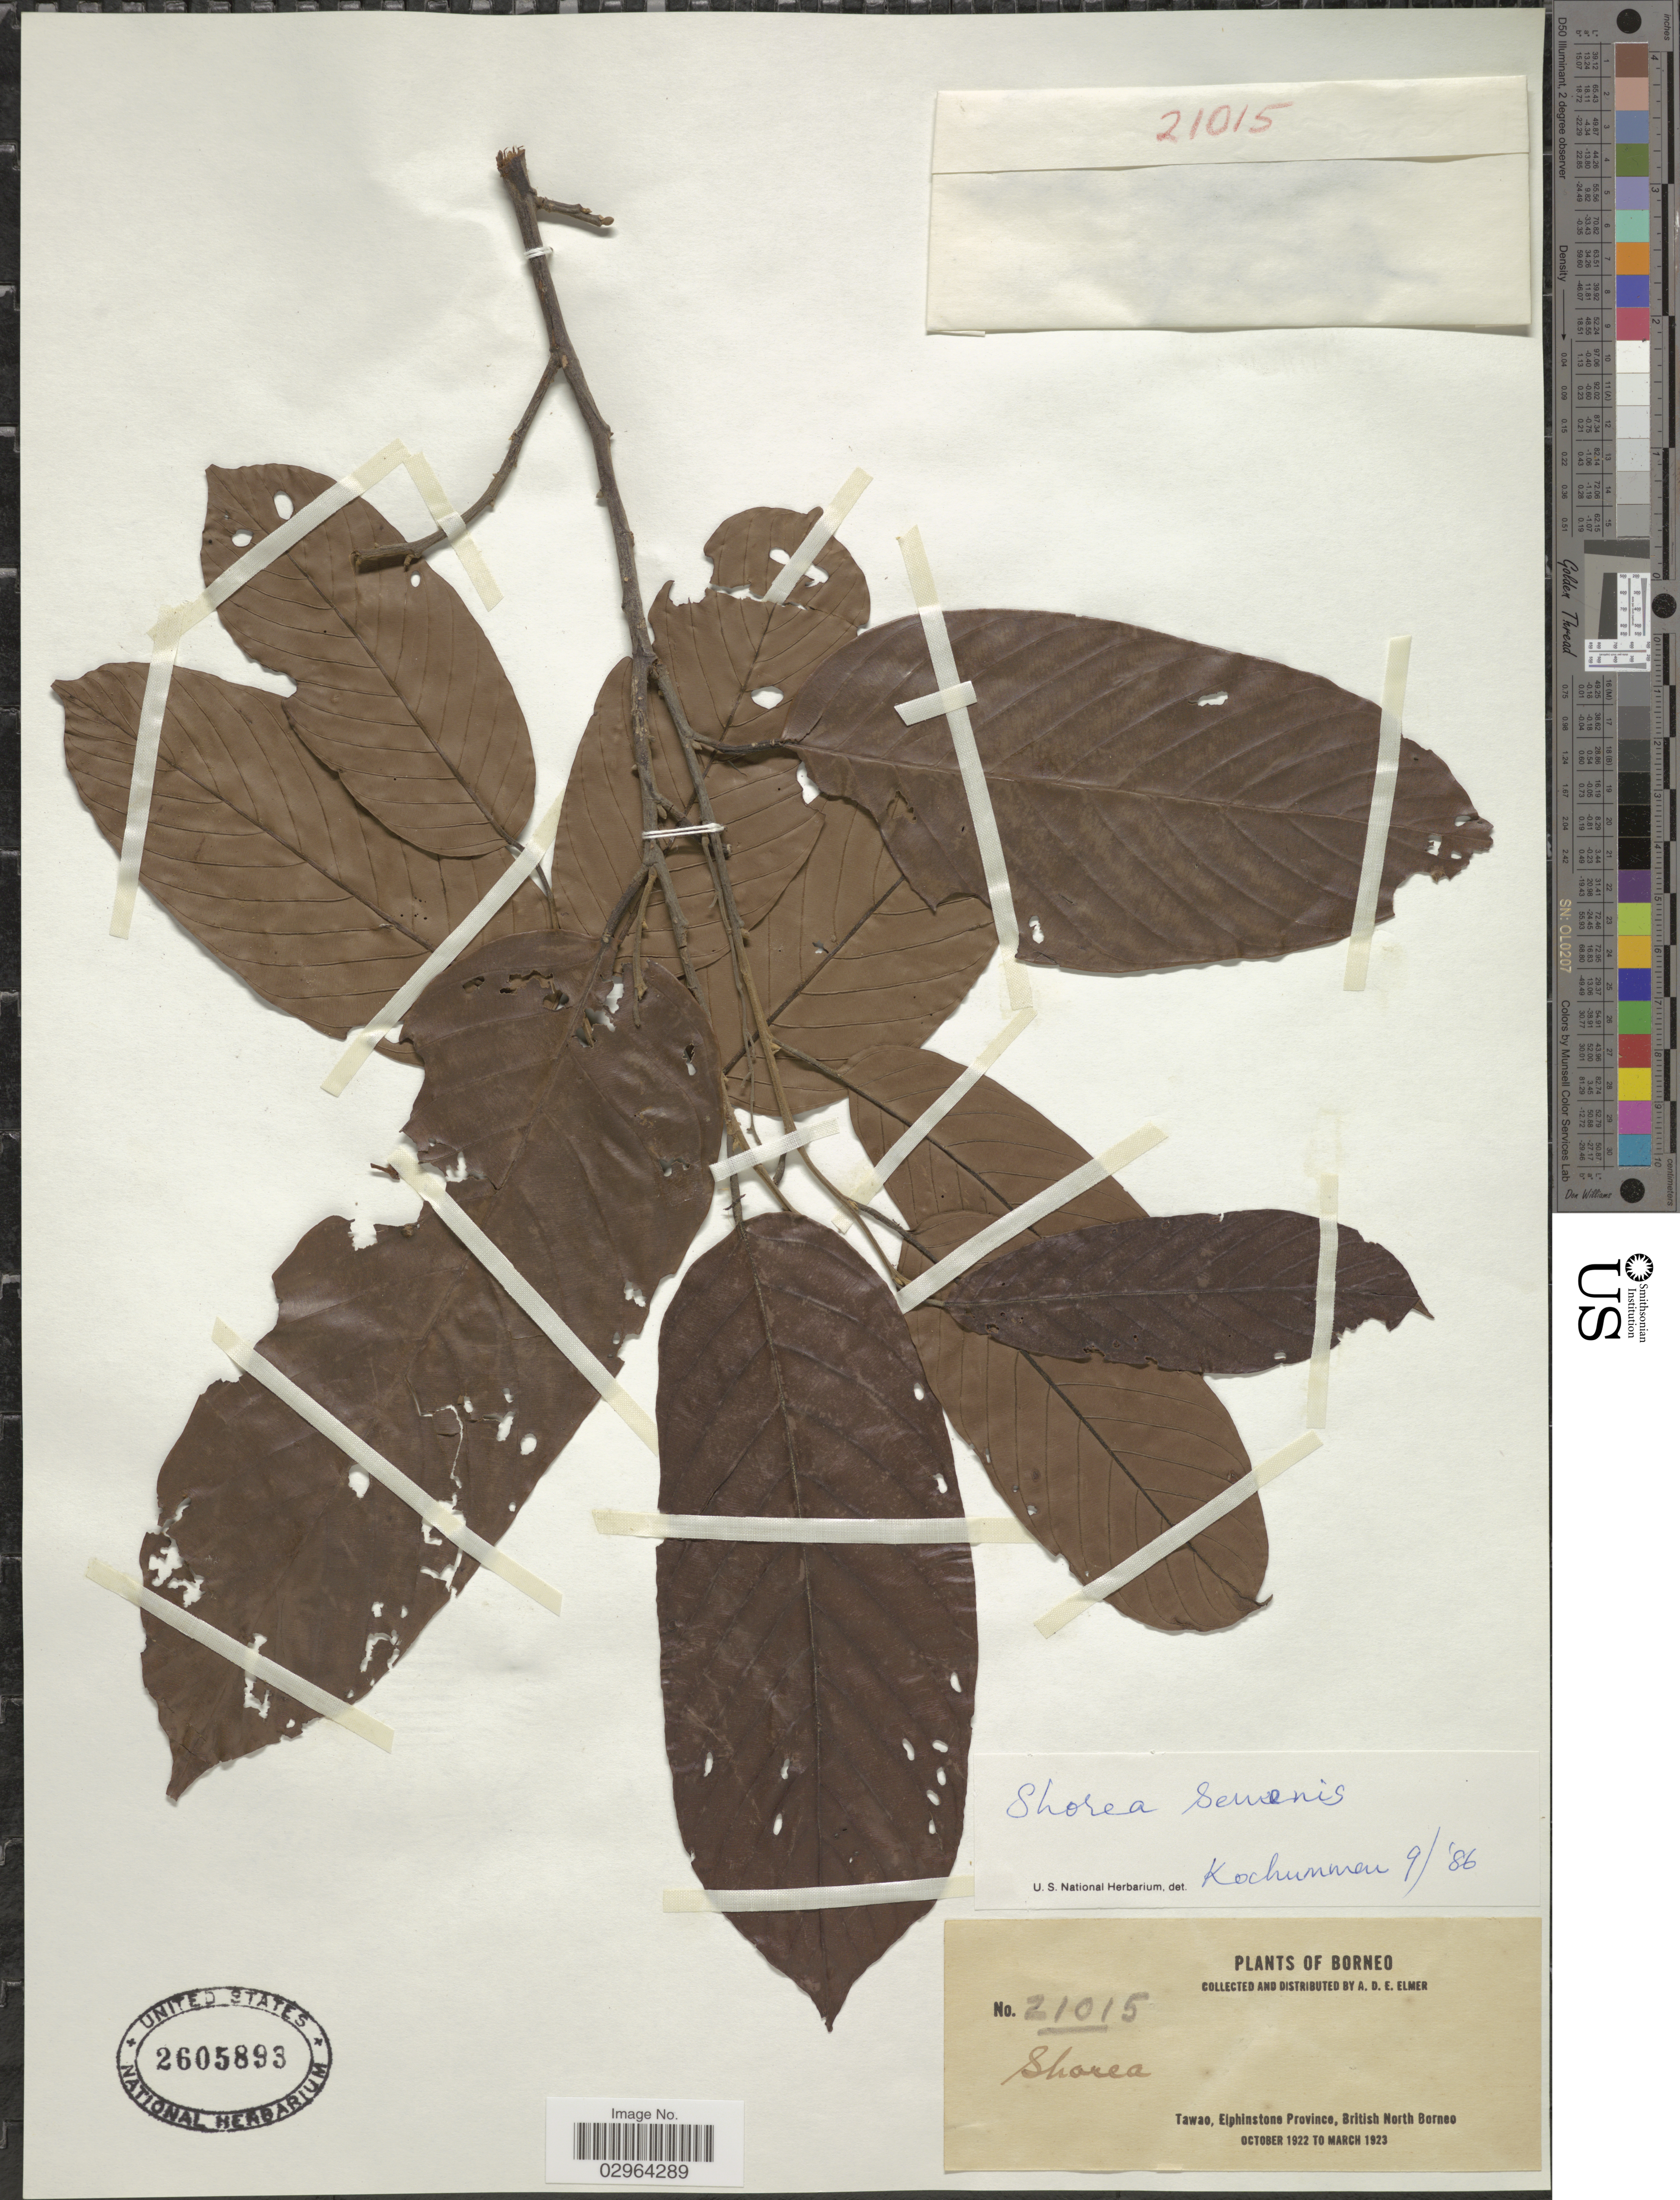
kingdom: Plantae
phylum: Tracheophyta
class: Magnoliopsida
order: Malvales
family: Dipterocarpaceae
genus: Shorea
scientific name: Shorea seminis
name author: (de Vriese) Slooten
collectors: A. D. E. Elmer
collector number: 21015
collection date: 1911-10/1923-03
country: Malaysia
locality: Borneo. Tawao, Elphinstone Province, British North Borneo.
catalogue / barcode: US 2605893